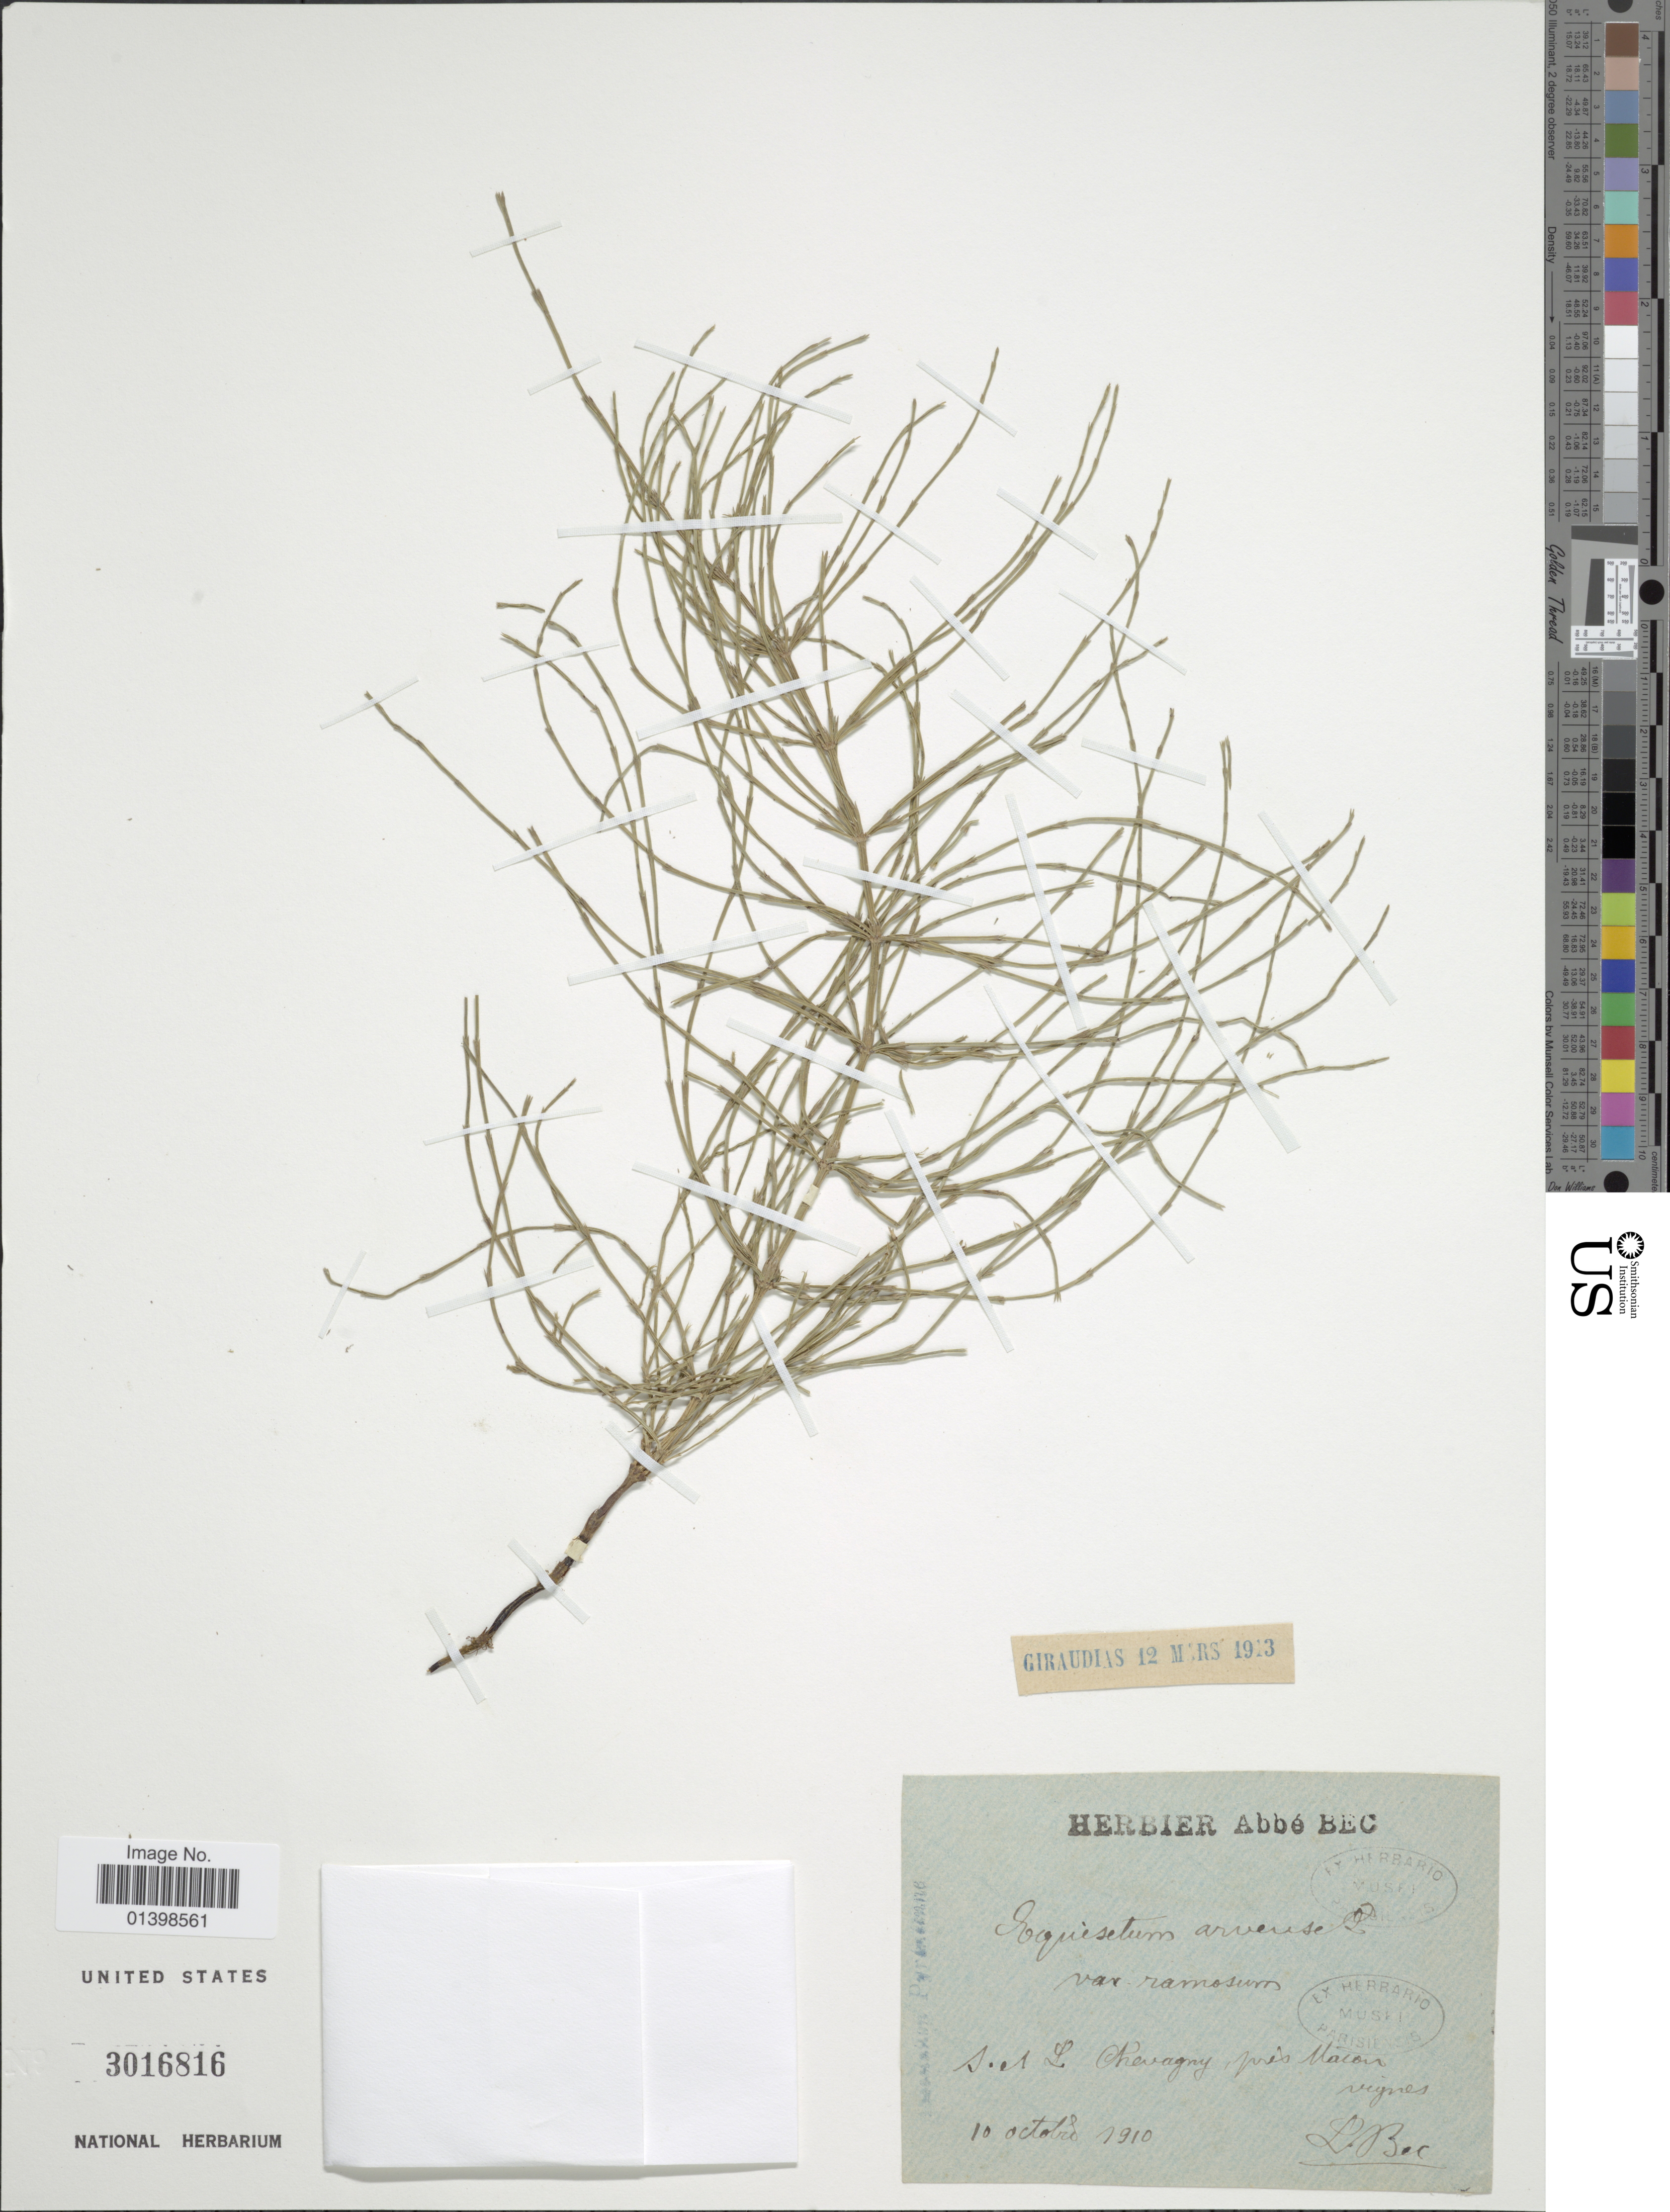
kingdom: Plantae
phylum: Tracheophyta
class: Polypodiopsida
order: Equisetales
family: Equisetaceae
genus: Equisetum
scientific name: Equisetum arvense var. ramulosum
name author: Rupr.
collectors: A. Bec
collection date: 1910-10-10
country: France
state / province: Bourgogne-Franche-Comté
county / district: Saône-et-loire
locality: S. et. L. Chevagny, pres [illegible text]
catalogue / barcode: US 3016816